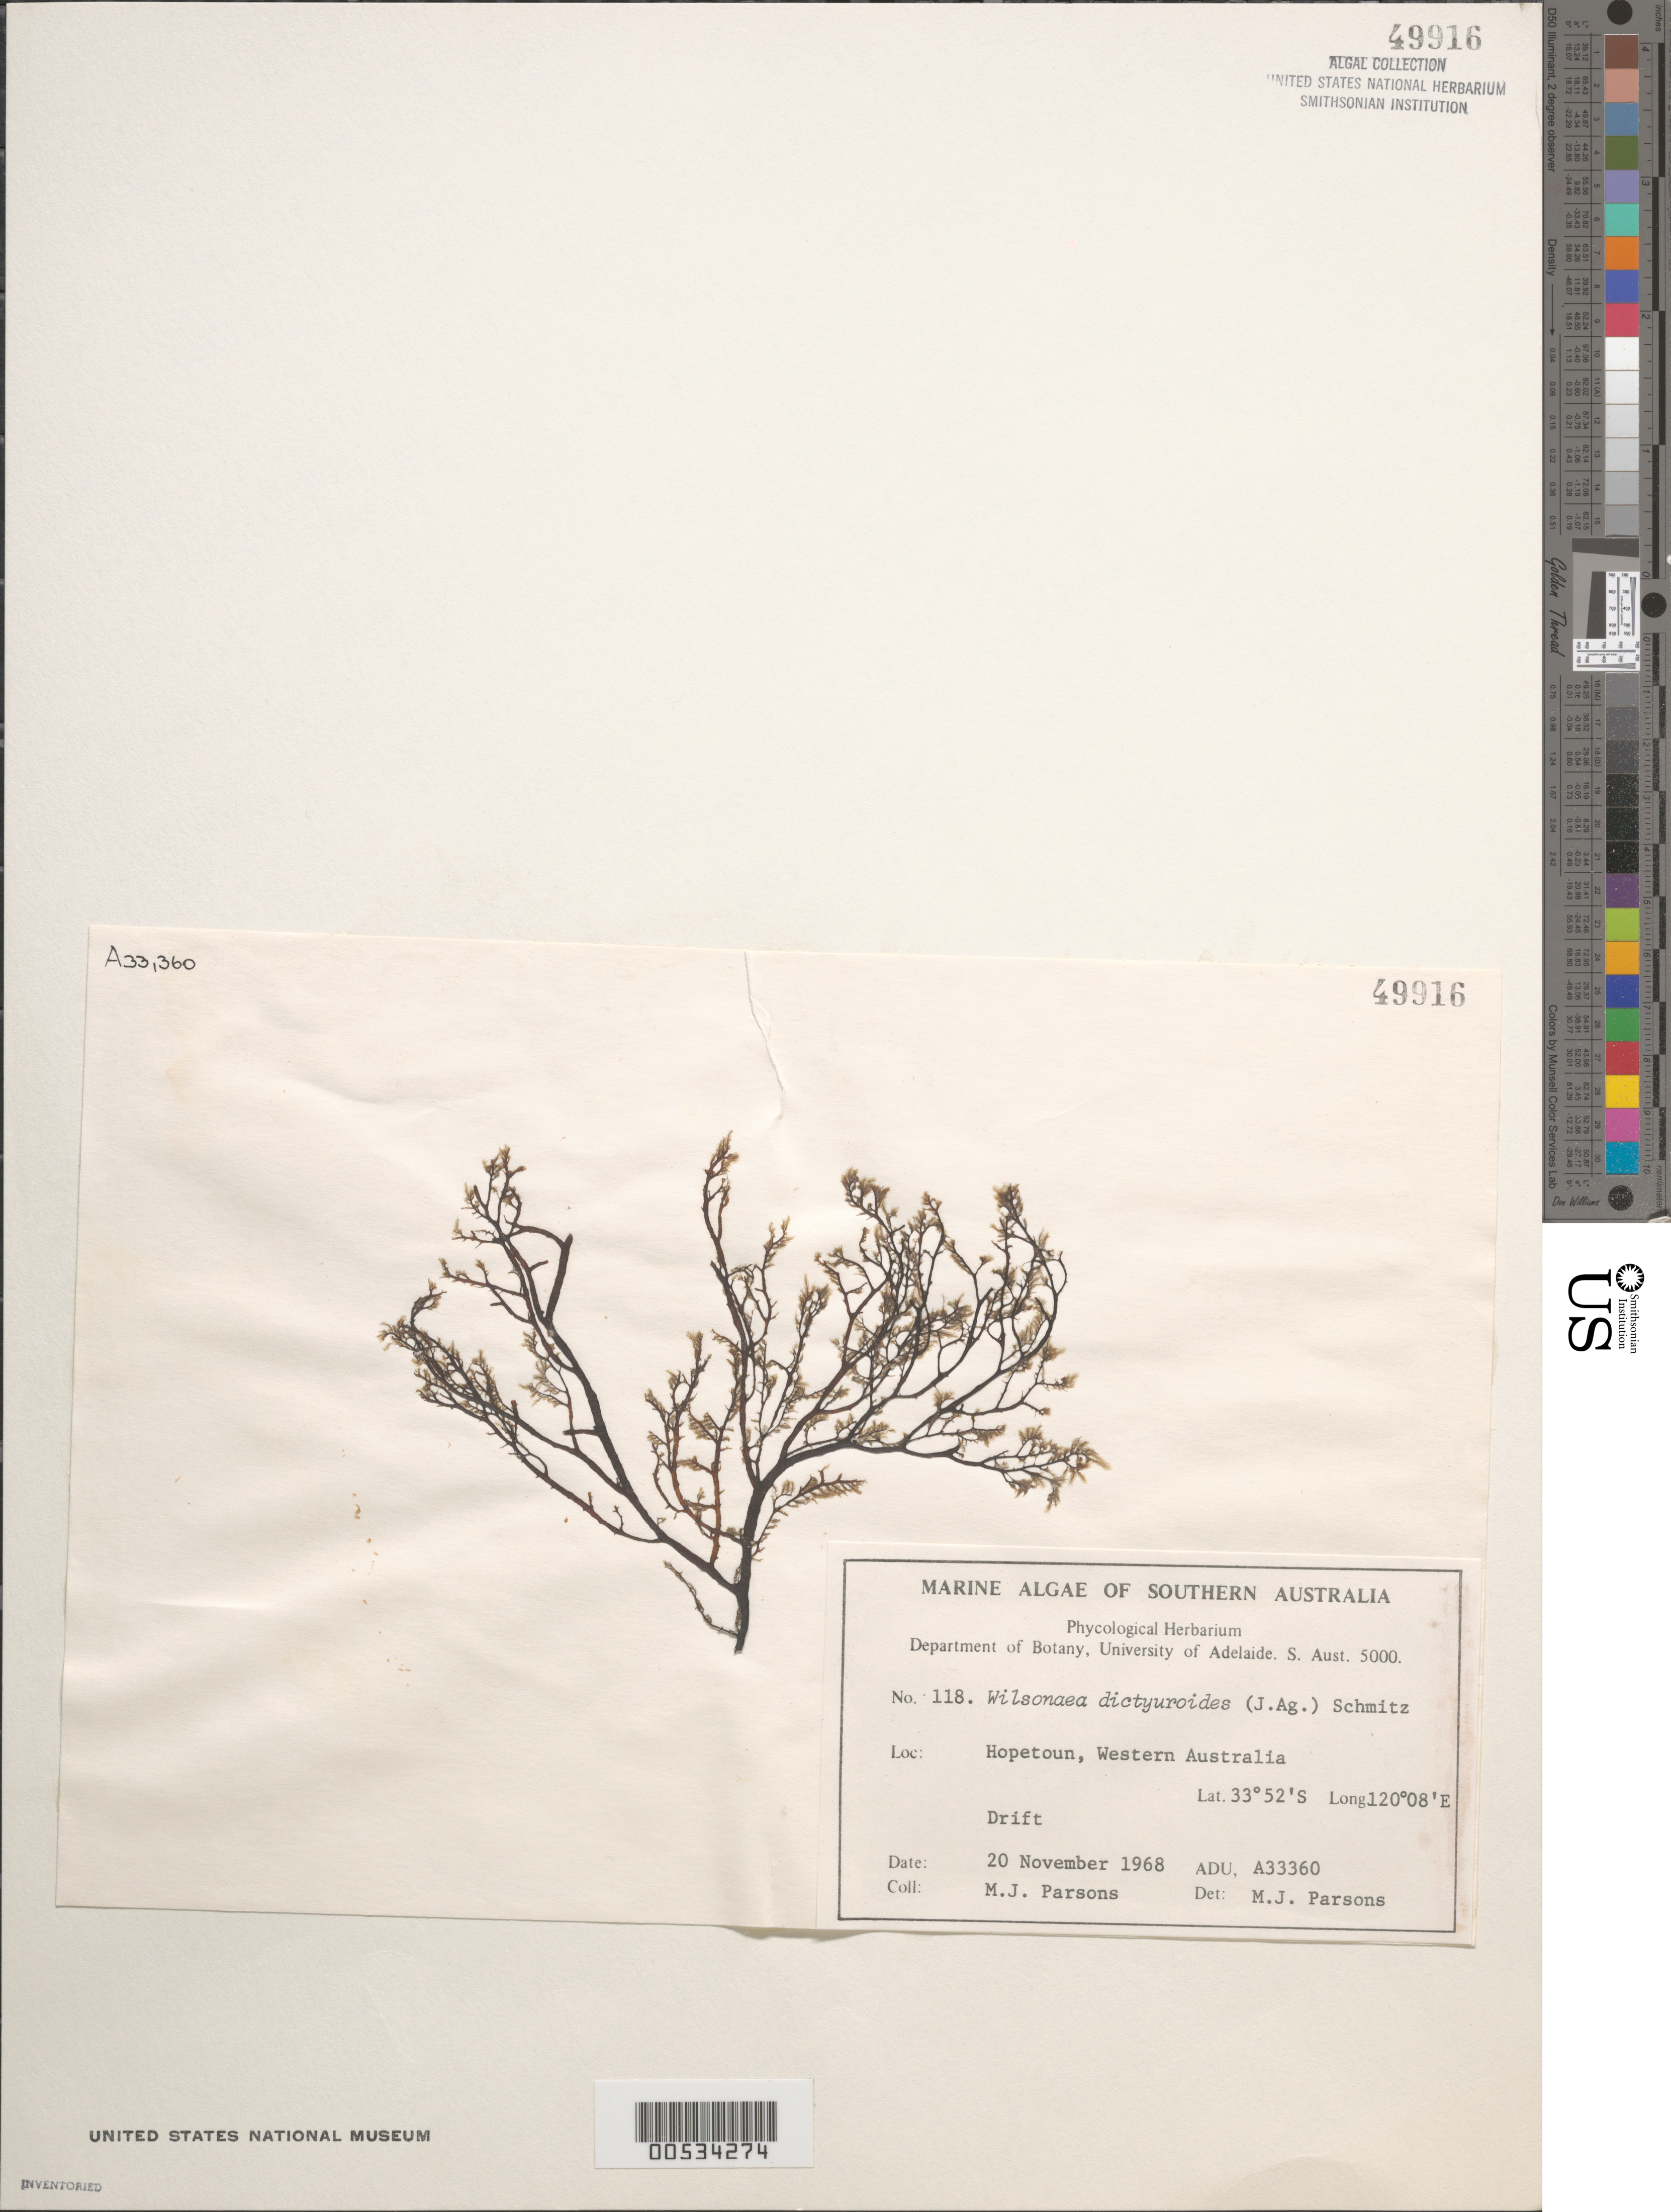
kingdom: Plantae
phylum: Rhodophyta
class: Florideophyceae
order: Ceramiales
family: Rhodomelaceae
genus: Wilsonaea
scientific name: Wilsonaea dictyuroides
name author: (J. Agardh) F. Schmitz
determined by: Parsons, M. J.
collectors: M. Parsons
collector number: ADU A33360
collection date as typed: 20 Nov 1968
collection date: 1968-11-20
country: Australia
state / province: Western Australia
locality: Hopetown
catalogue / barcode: US 49916